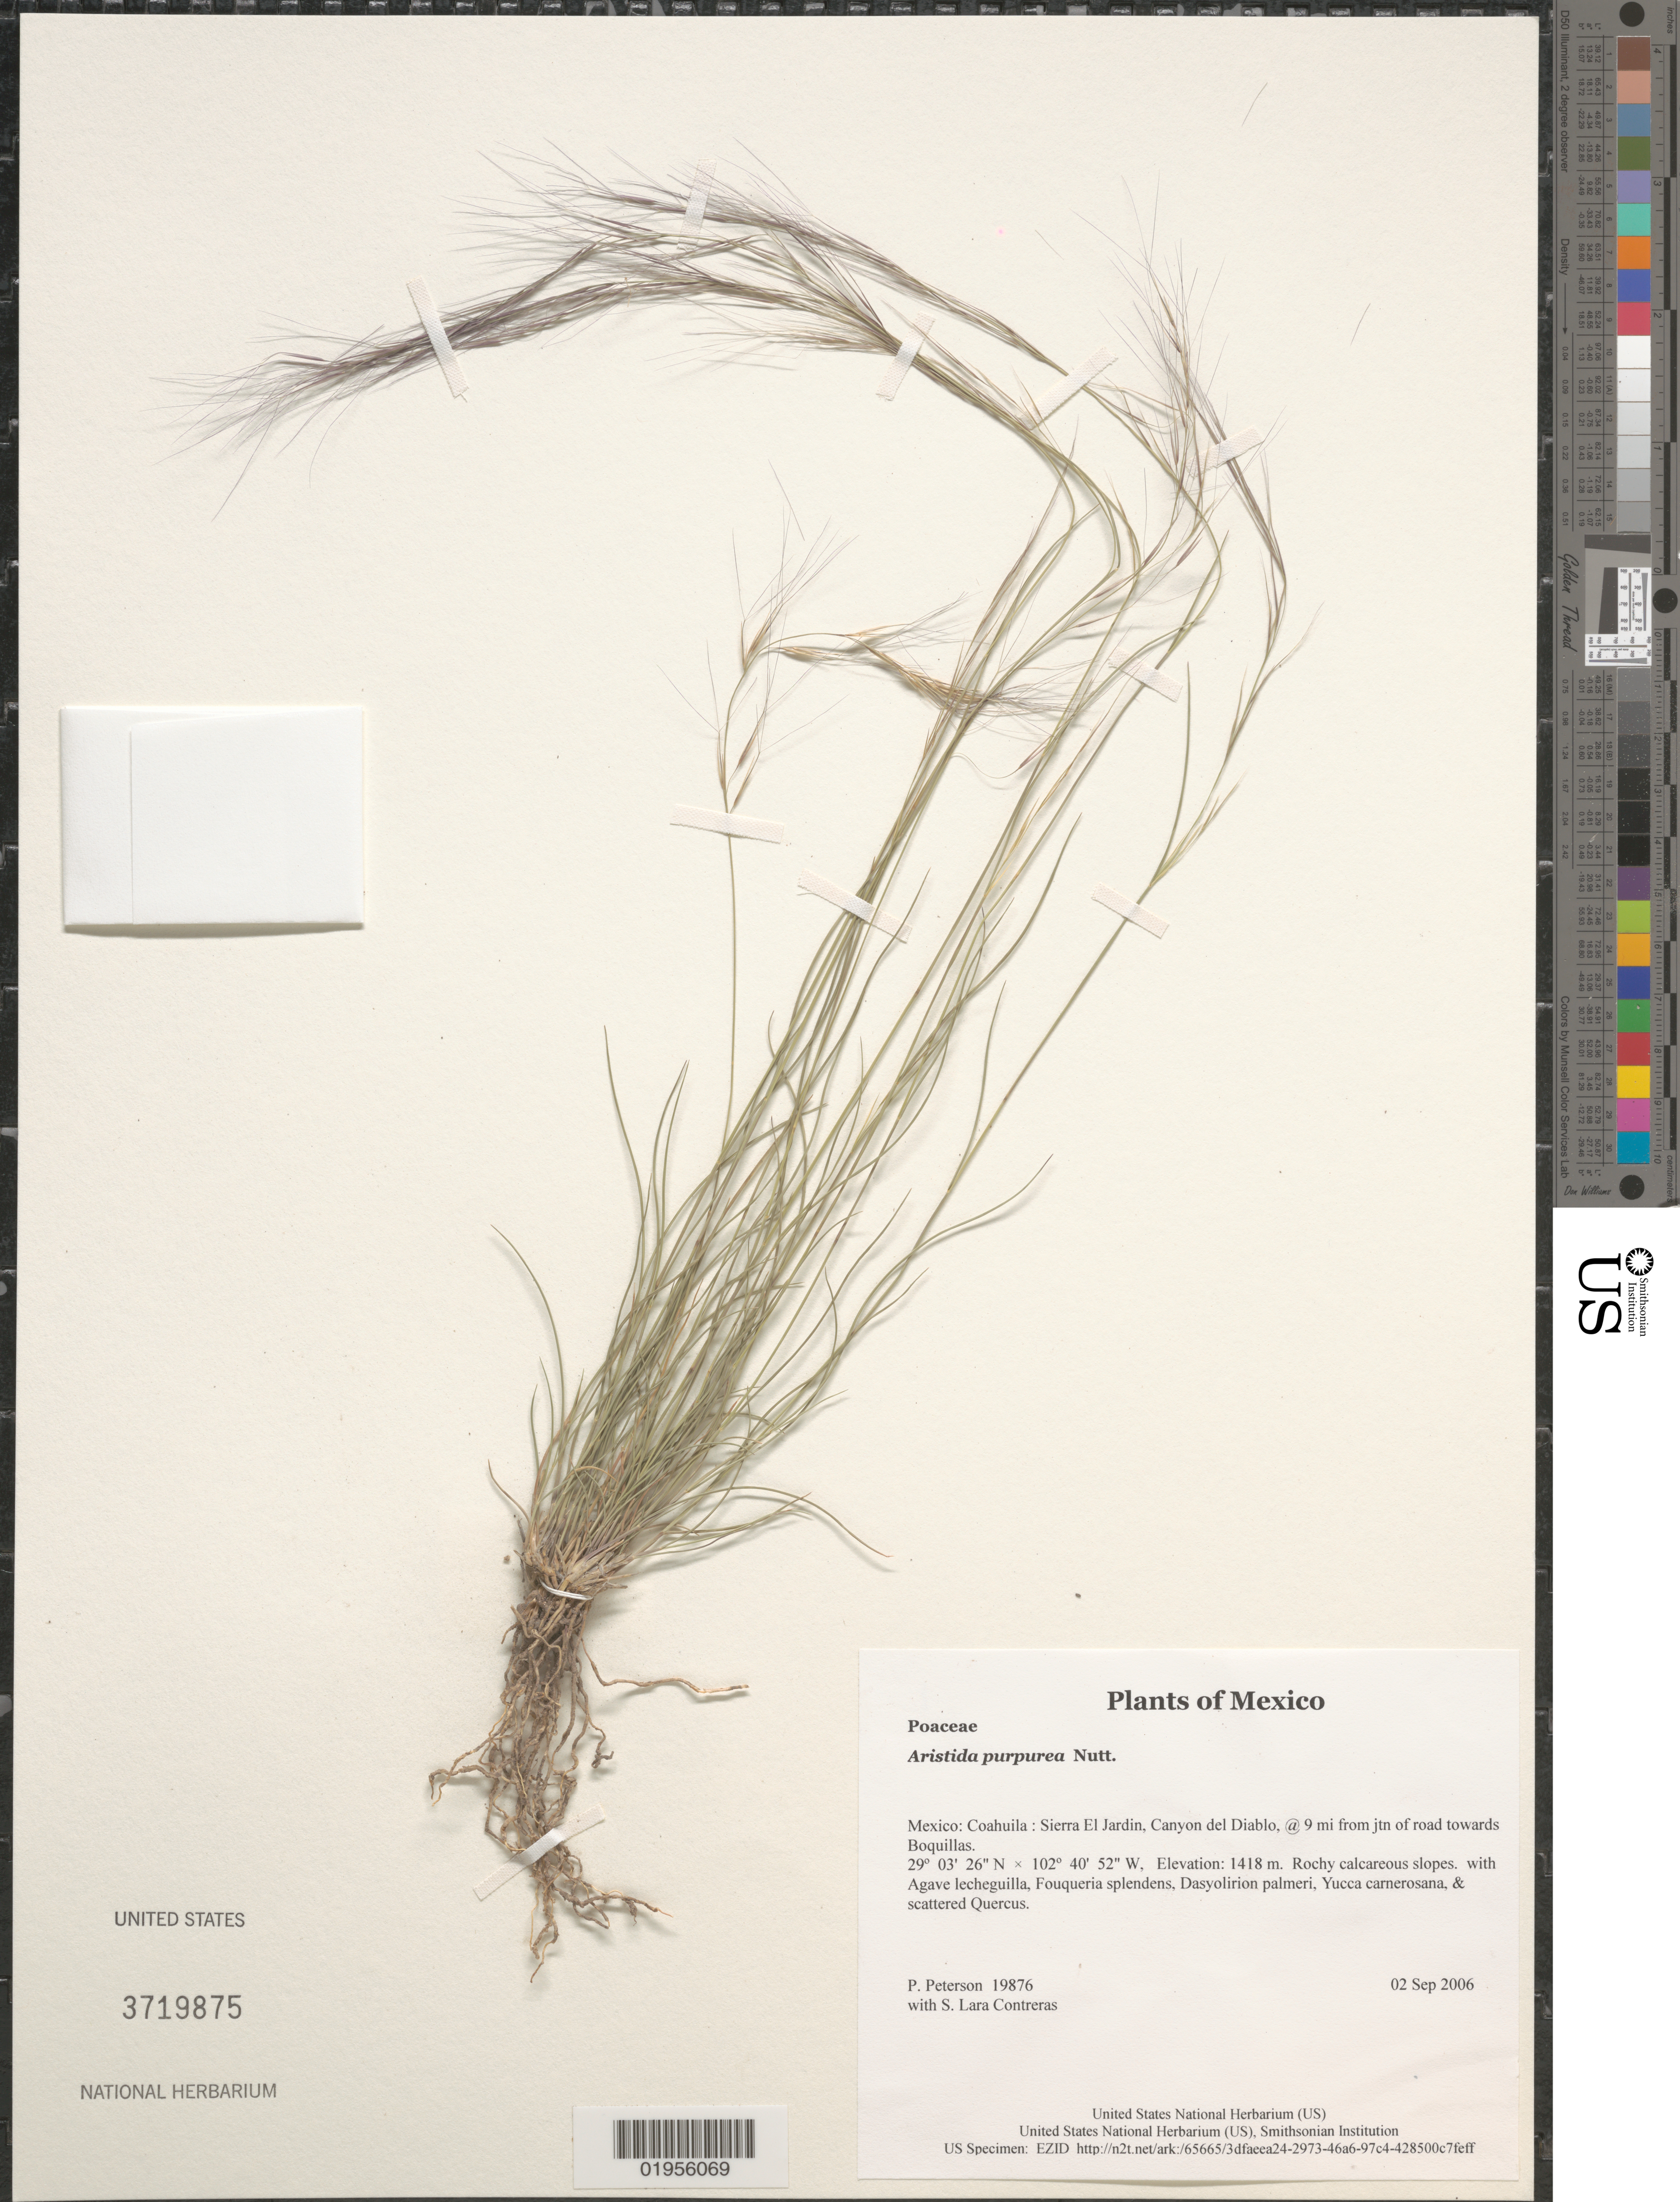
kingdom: Plantae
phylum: Tracheophyta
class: Liliopsida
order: Poales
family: Poaceae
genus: Aristida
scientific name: Aristida purpurea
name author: Nutt.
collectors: P. M. Peterson & S. Lara Contreras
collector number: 19876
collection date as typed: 02 Sep 2006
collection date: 2006-09-02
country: Mexico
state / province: Coahuila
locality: Sierra El Jardin, Canyon del Diablo, @ 9 mi from jtn of road towards Boquillas.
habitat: Rochy calcareous slopes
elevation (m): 1418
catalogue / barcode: US 3719875